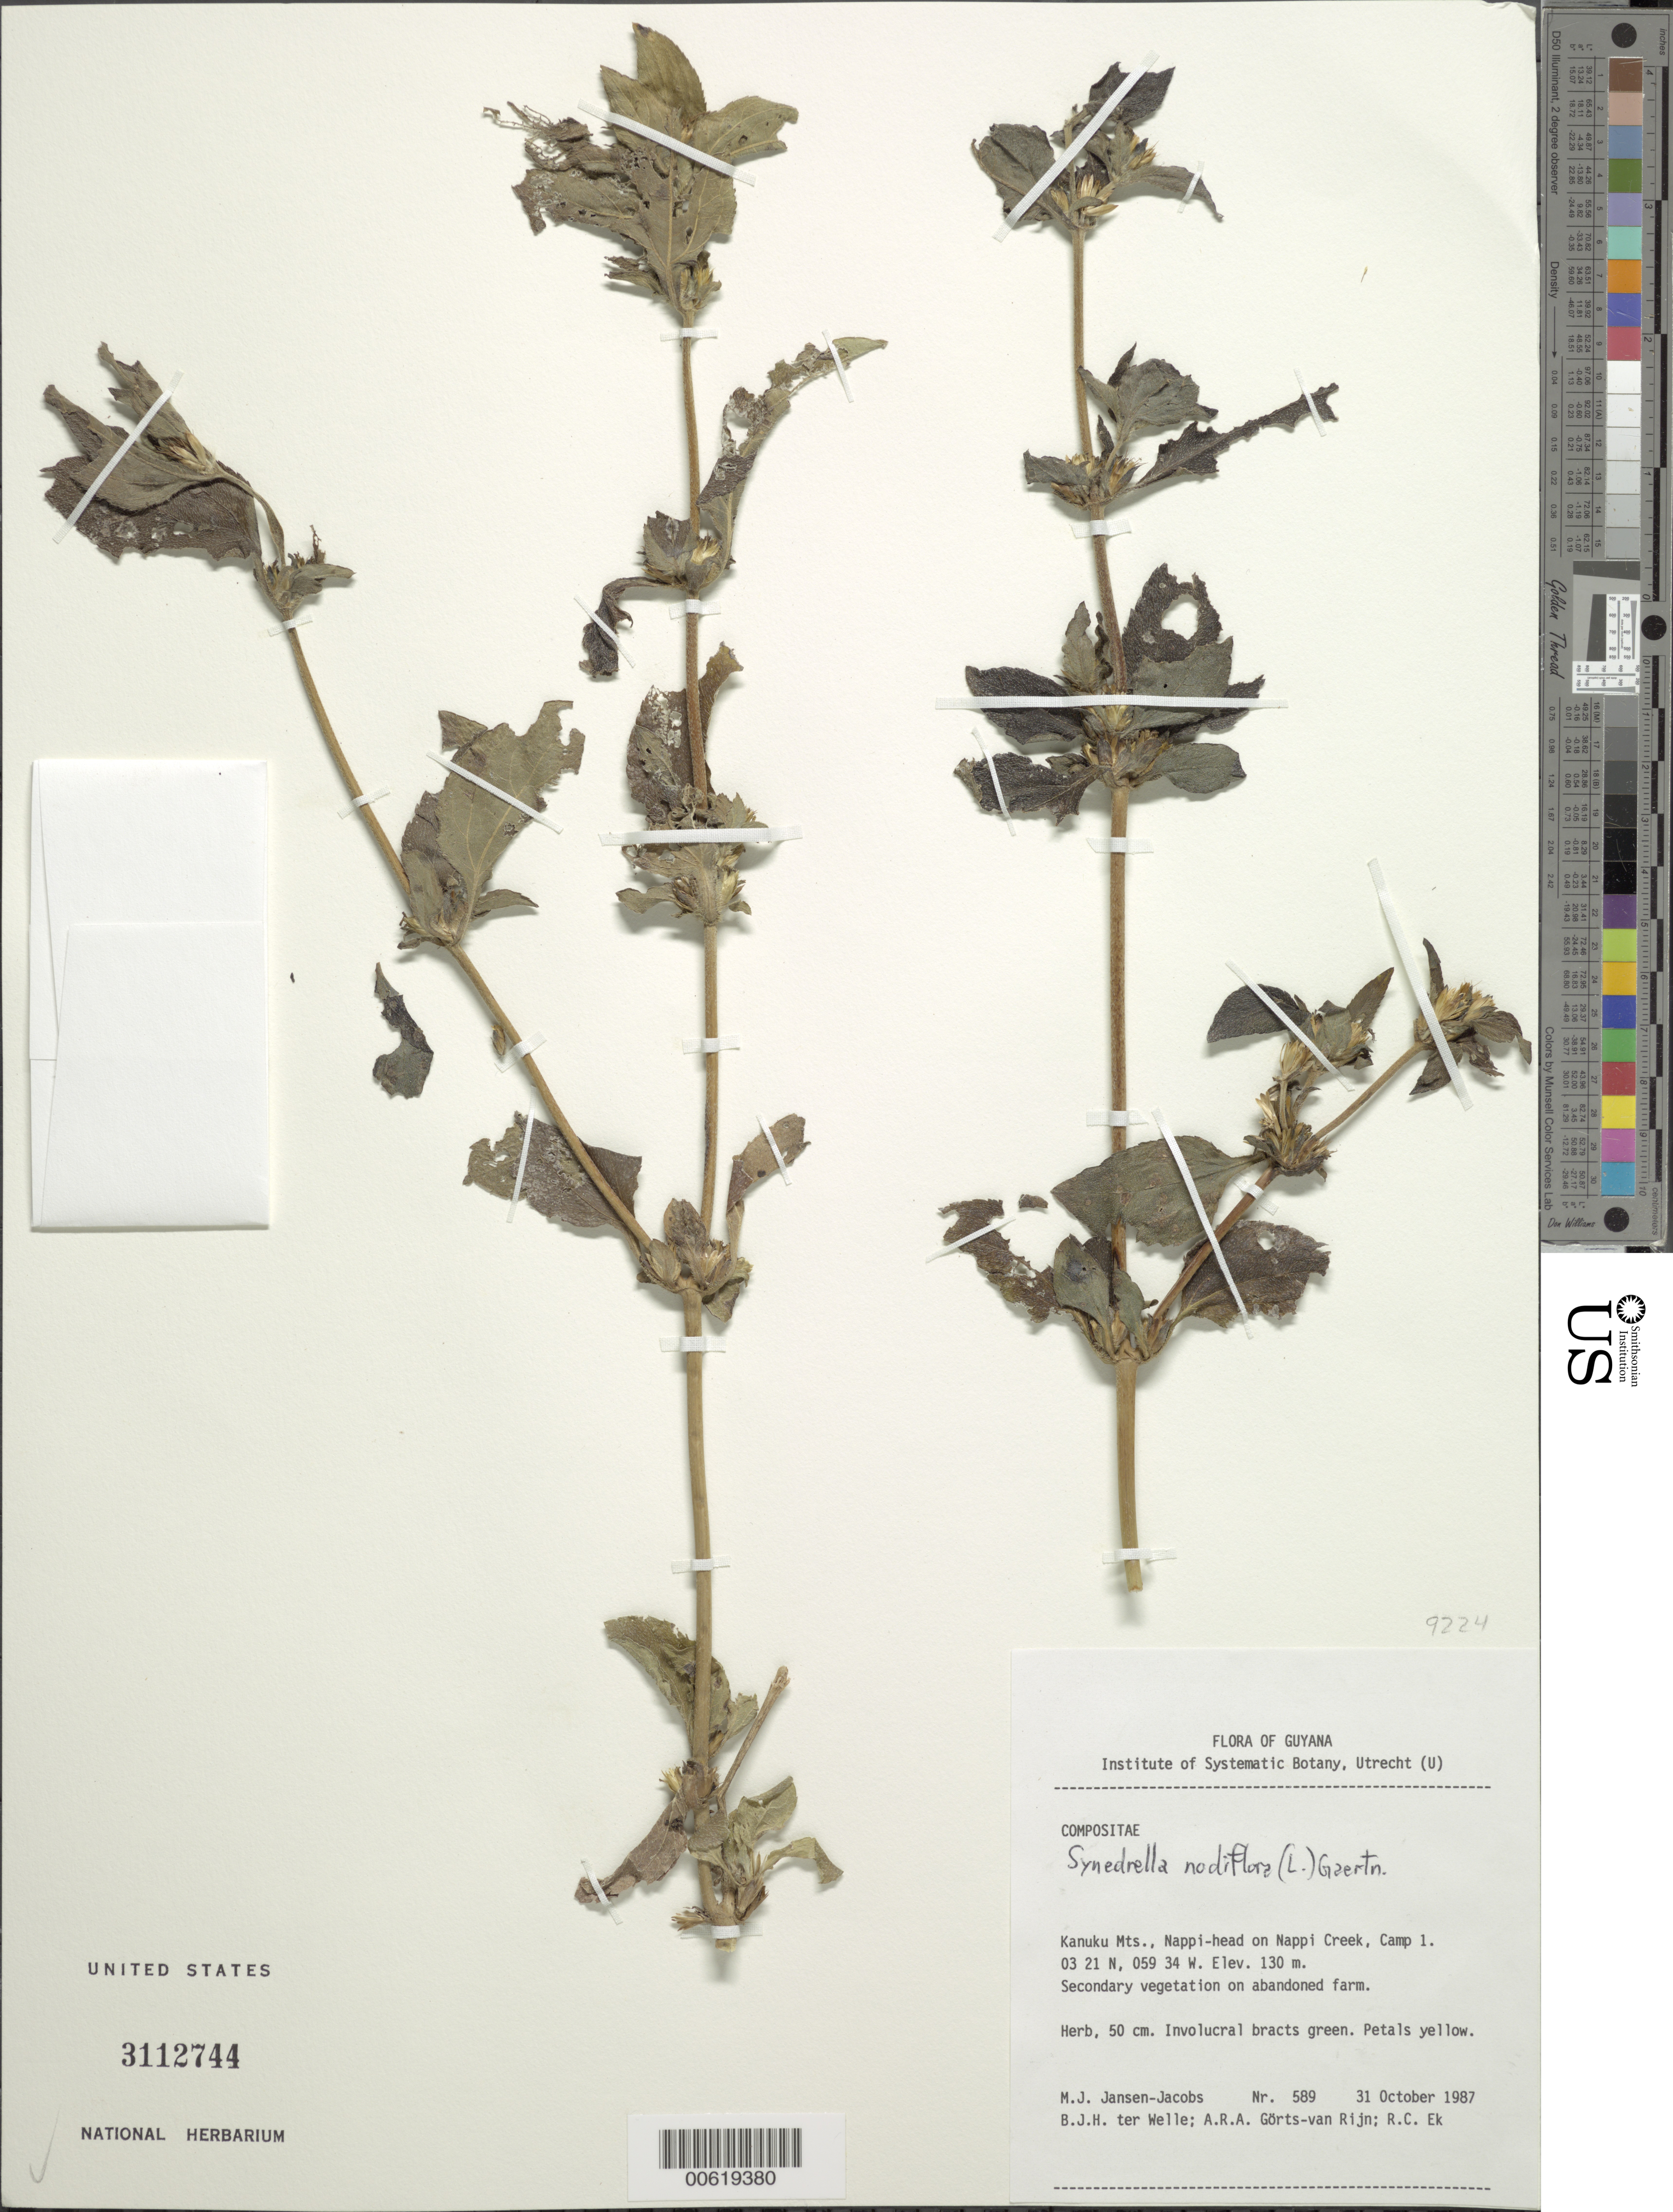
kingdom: Plantae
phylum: Tracheophyta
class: Magnoliopsida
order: Asterales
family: Asteraceae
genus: Synedrella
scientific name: Synedrella nodiflora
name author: (L.) Gaertn.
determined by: Robinson, Harold E., (US)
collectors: M. J. Jansen-Jacobs, B. Welle, A. .R. A. Görts-van Rijn & R. C. Ek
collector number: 589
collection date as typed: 31-Oct-87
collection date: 1987-10-31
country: Guyana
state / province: U. Takutu-U. Essequibo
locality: Kanuku Mts., Nappi-head on Nappi Creek, camp 1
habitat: Secondary vegetation on abandoned farm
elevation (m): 130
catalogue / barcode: US 3112744